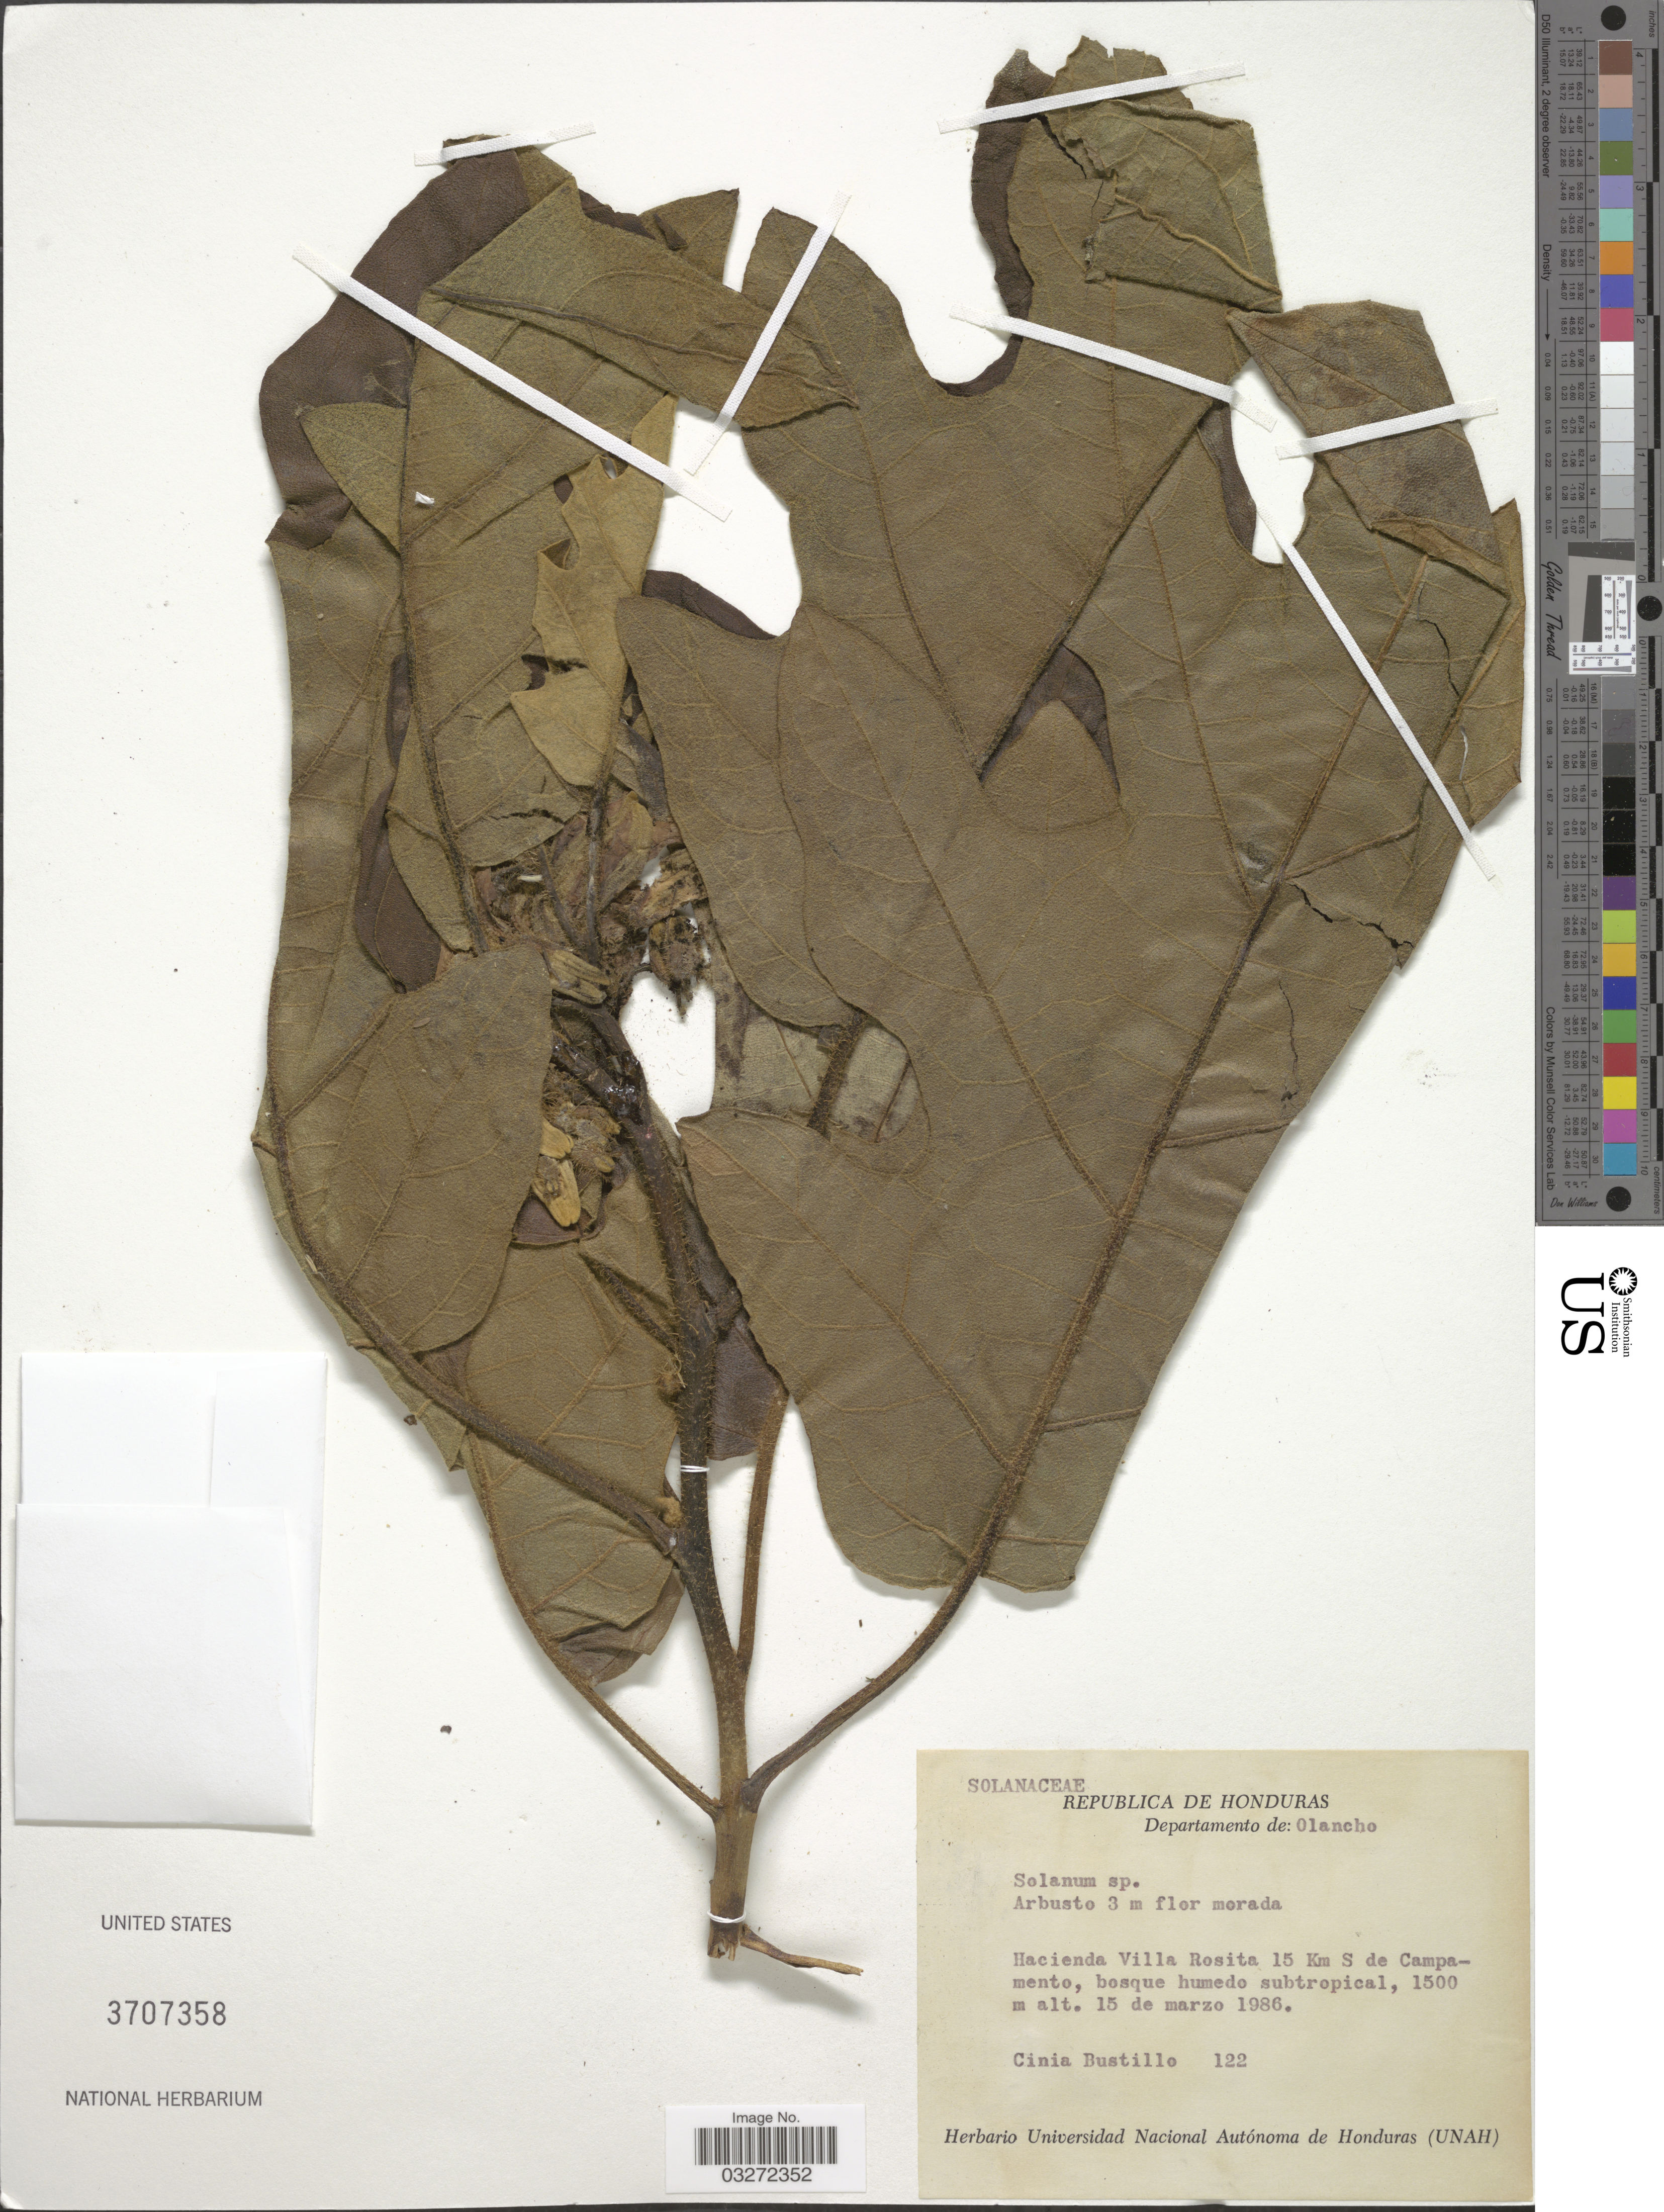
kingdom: Plantae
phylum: Tracheophyta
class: Magnoliopsida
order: Solanales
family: Solanaceae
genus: Solanum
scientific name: Solanum sp.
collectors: C. Bustillo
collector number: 122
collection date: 1986-03-15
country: Honduras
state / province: Olancho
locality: Departamento de: Olancho, Hacienda Villa Rosita 15 Km S de Campamento.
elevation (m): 1500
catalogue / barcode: US 3707358